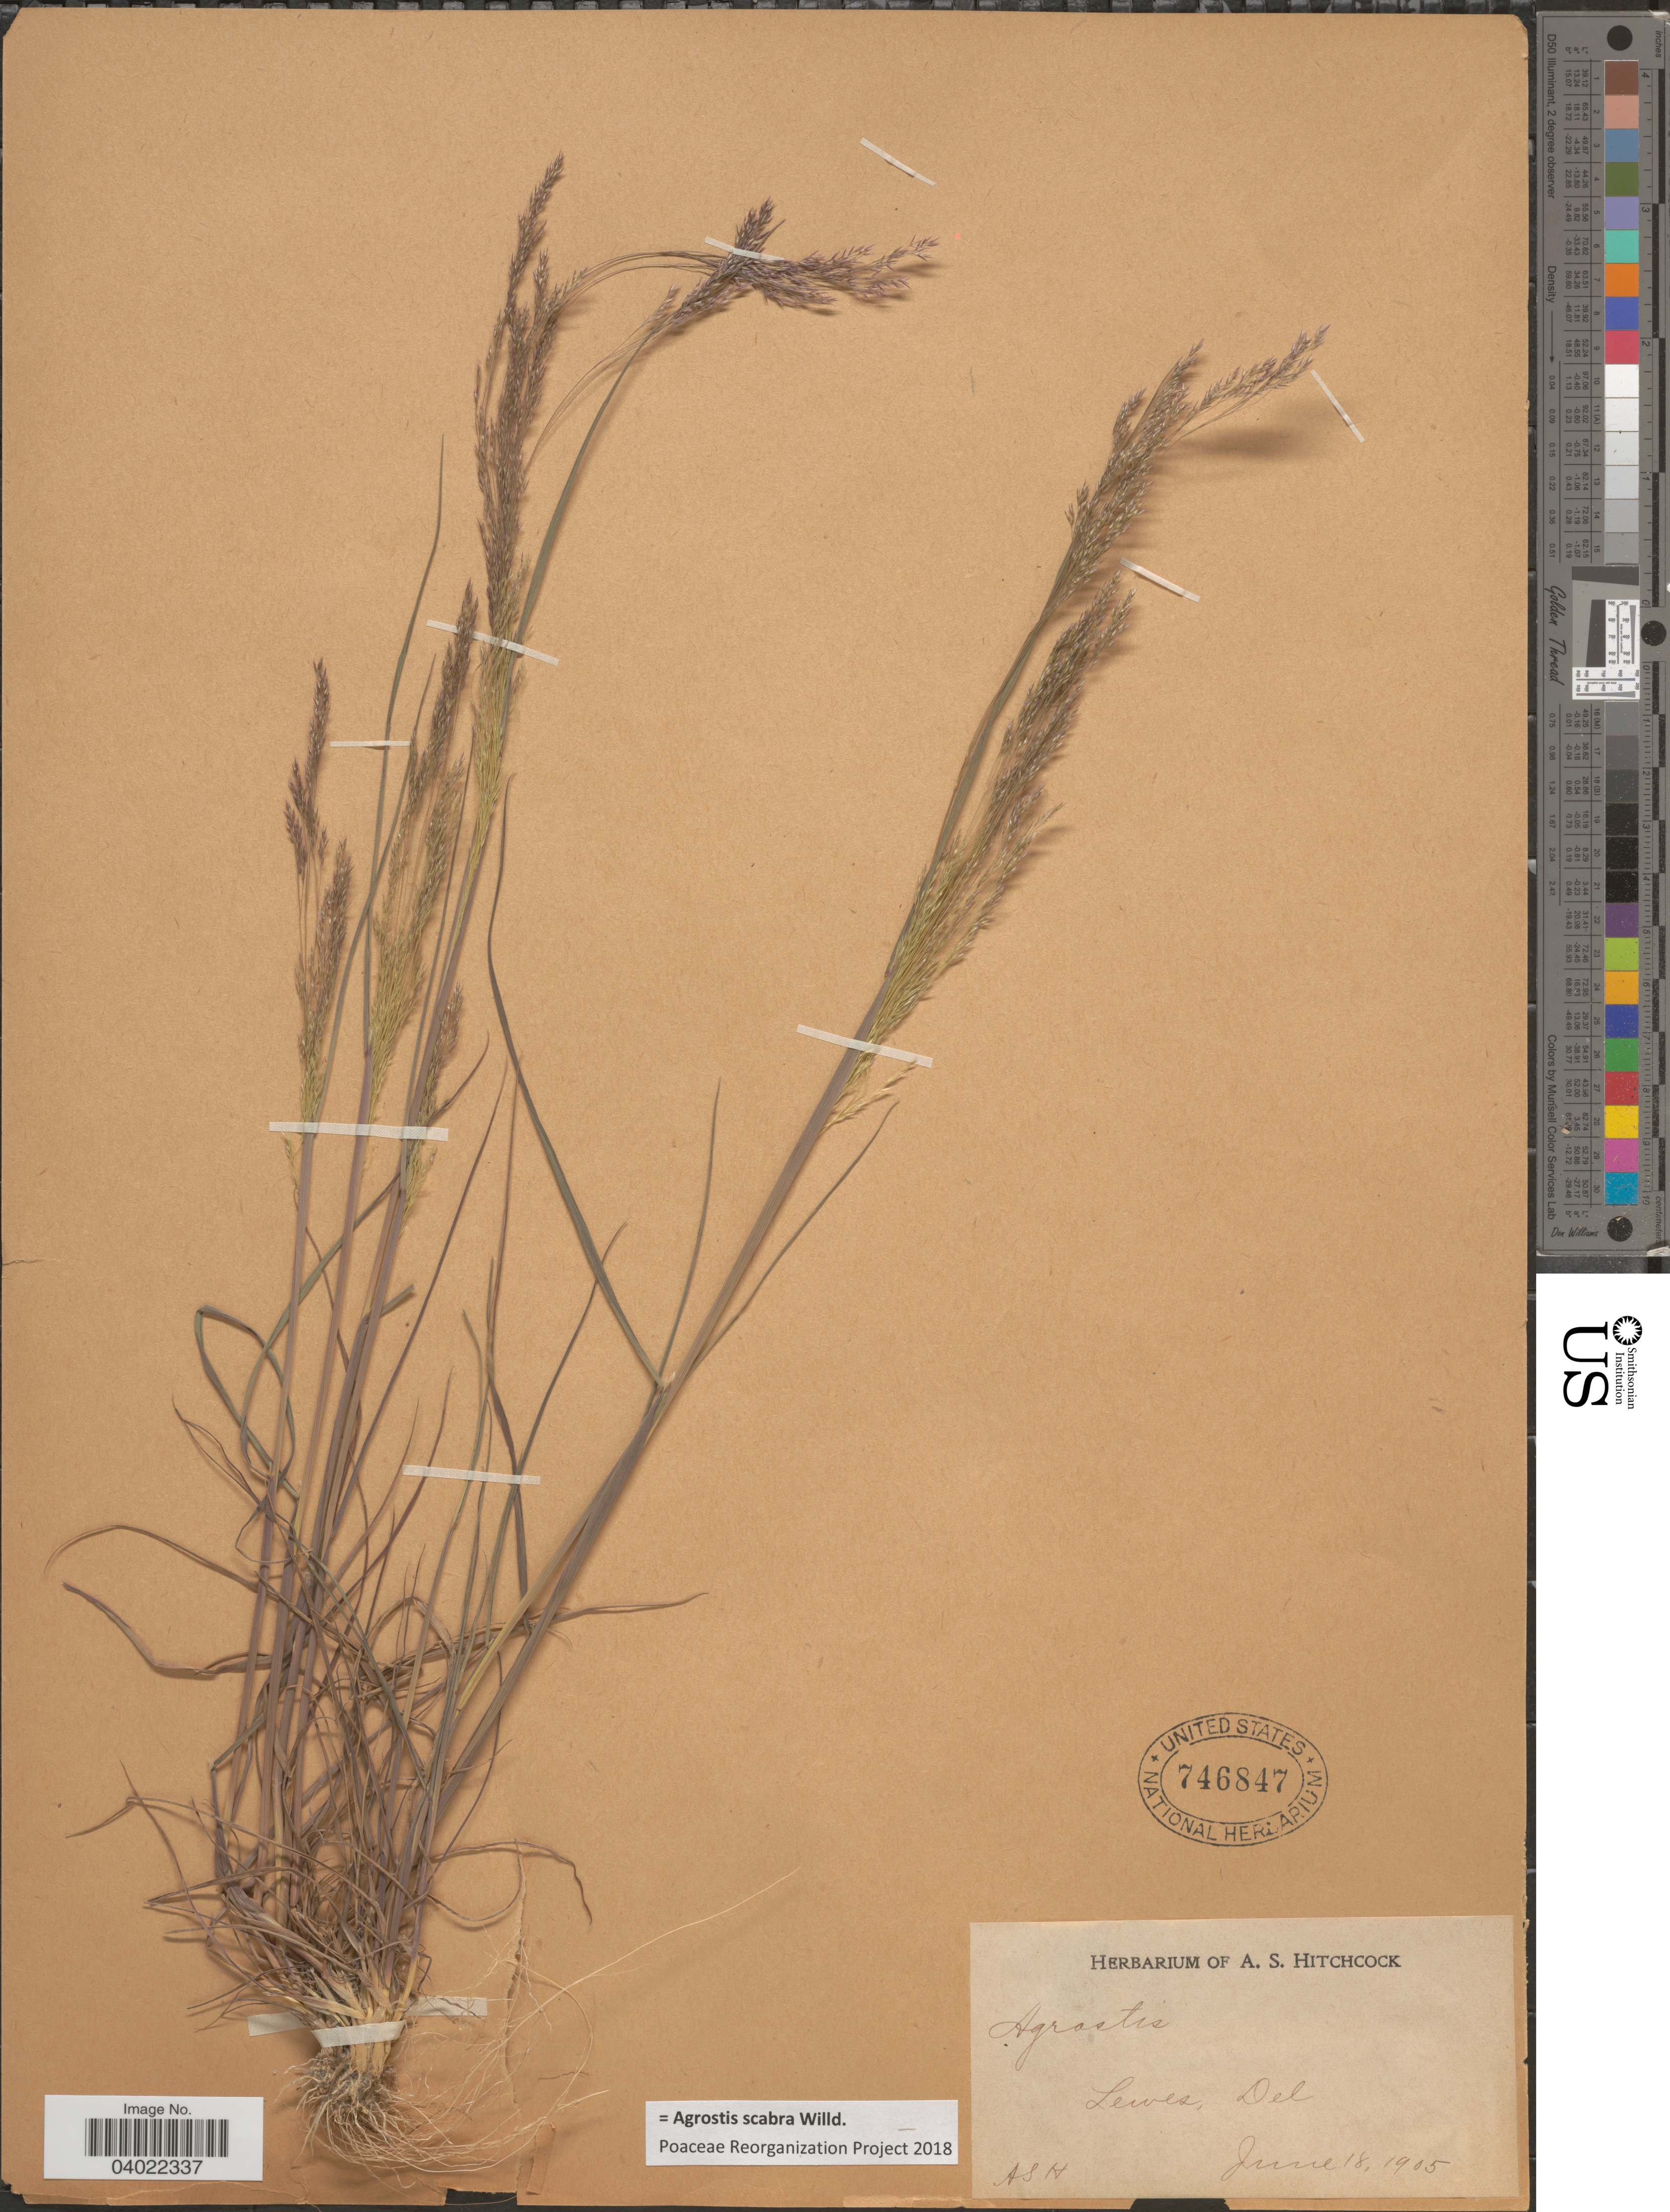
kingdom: Plantae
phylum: Tracheophyta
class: Liliopsida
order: Poales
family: Poaceae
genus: Agrostis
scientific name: Agrostis scabra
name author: Willd.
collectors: A. S. Hitchcock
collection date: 1905-06-18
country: United States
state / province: Delaware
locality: Lewes.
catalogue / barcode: US 746847